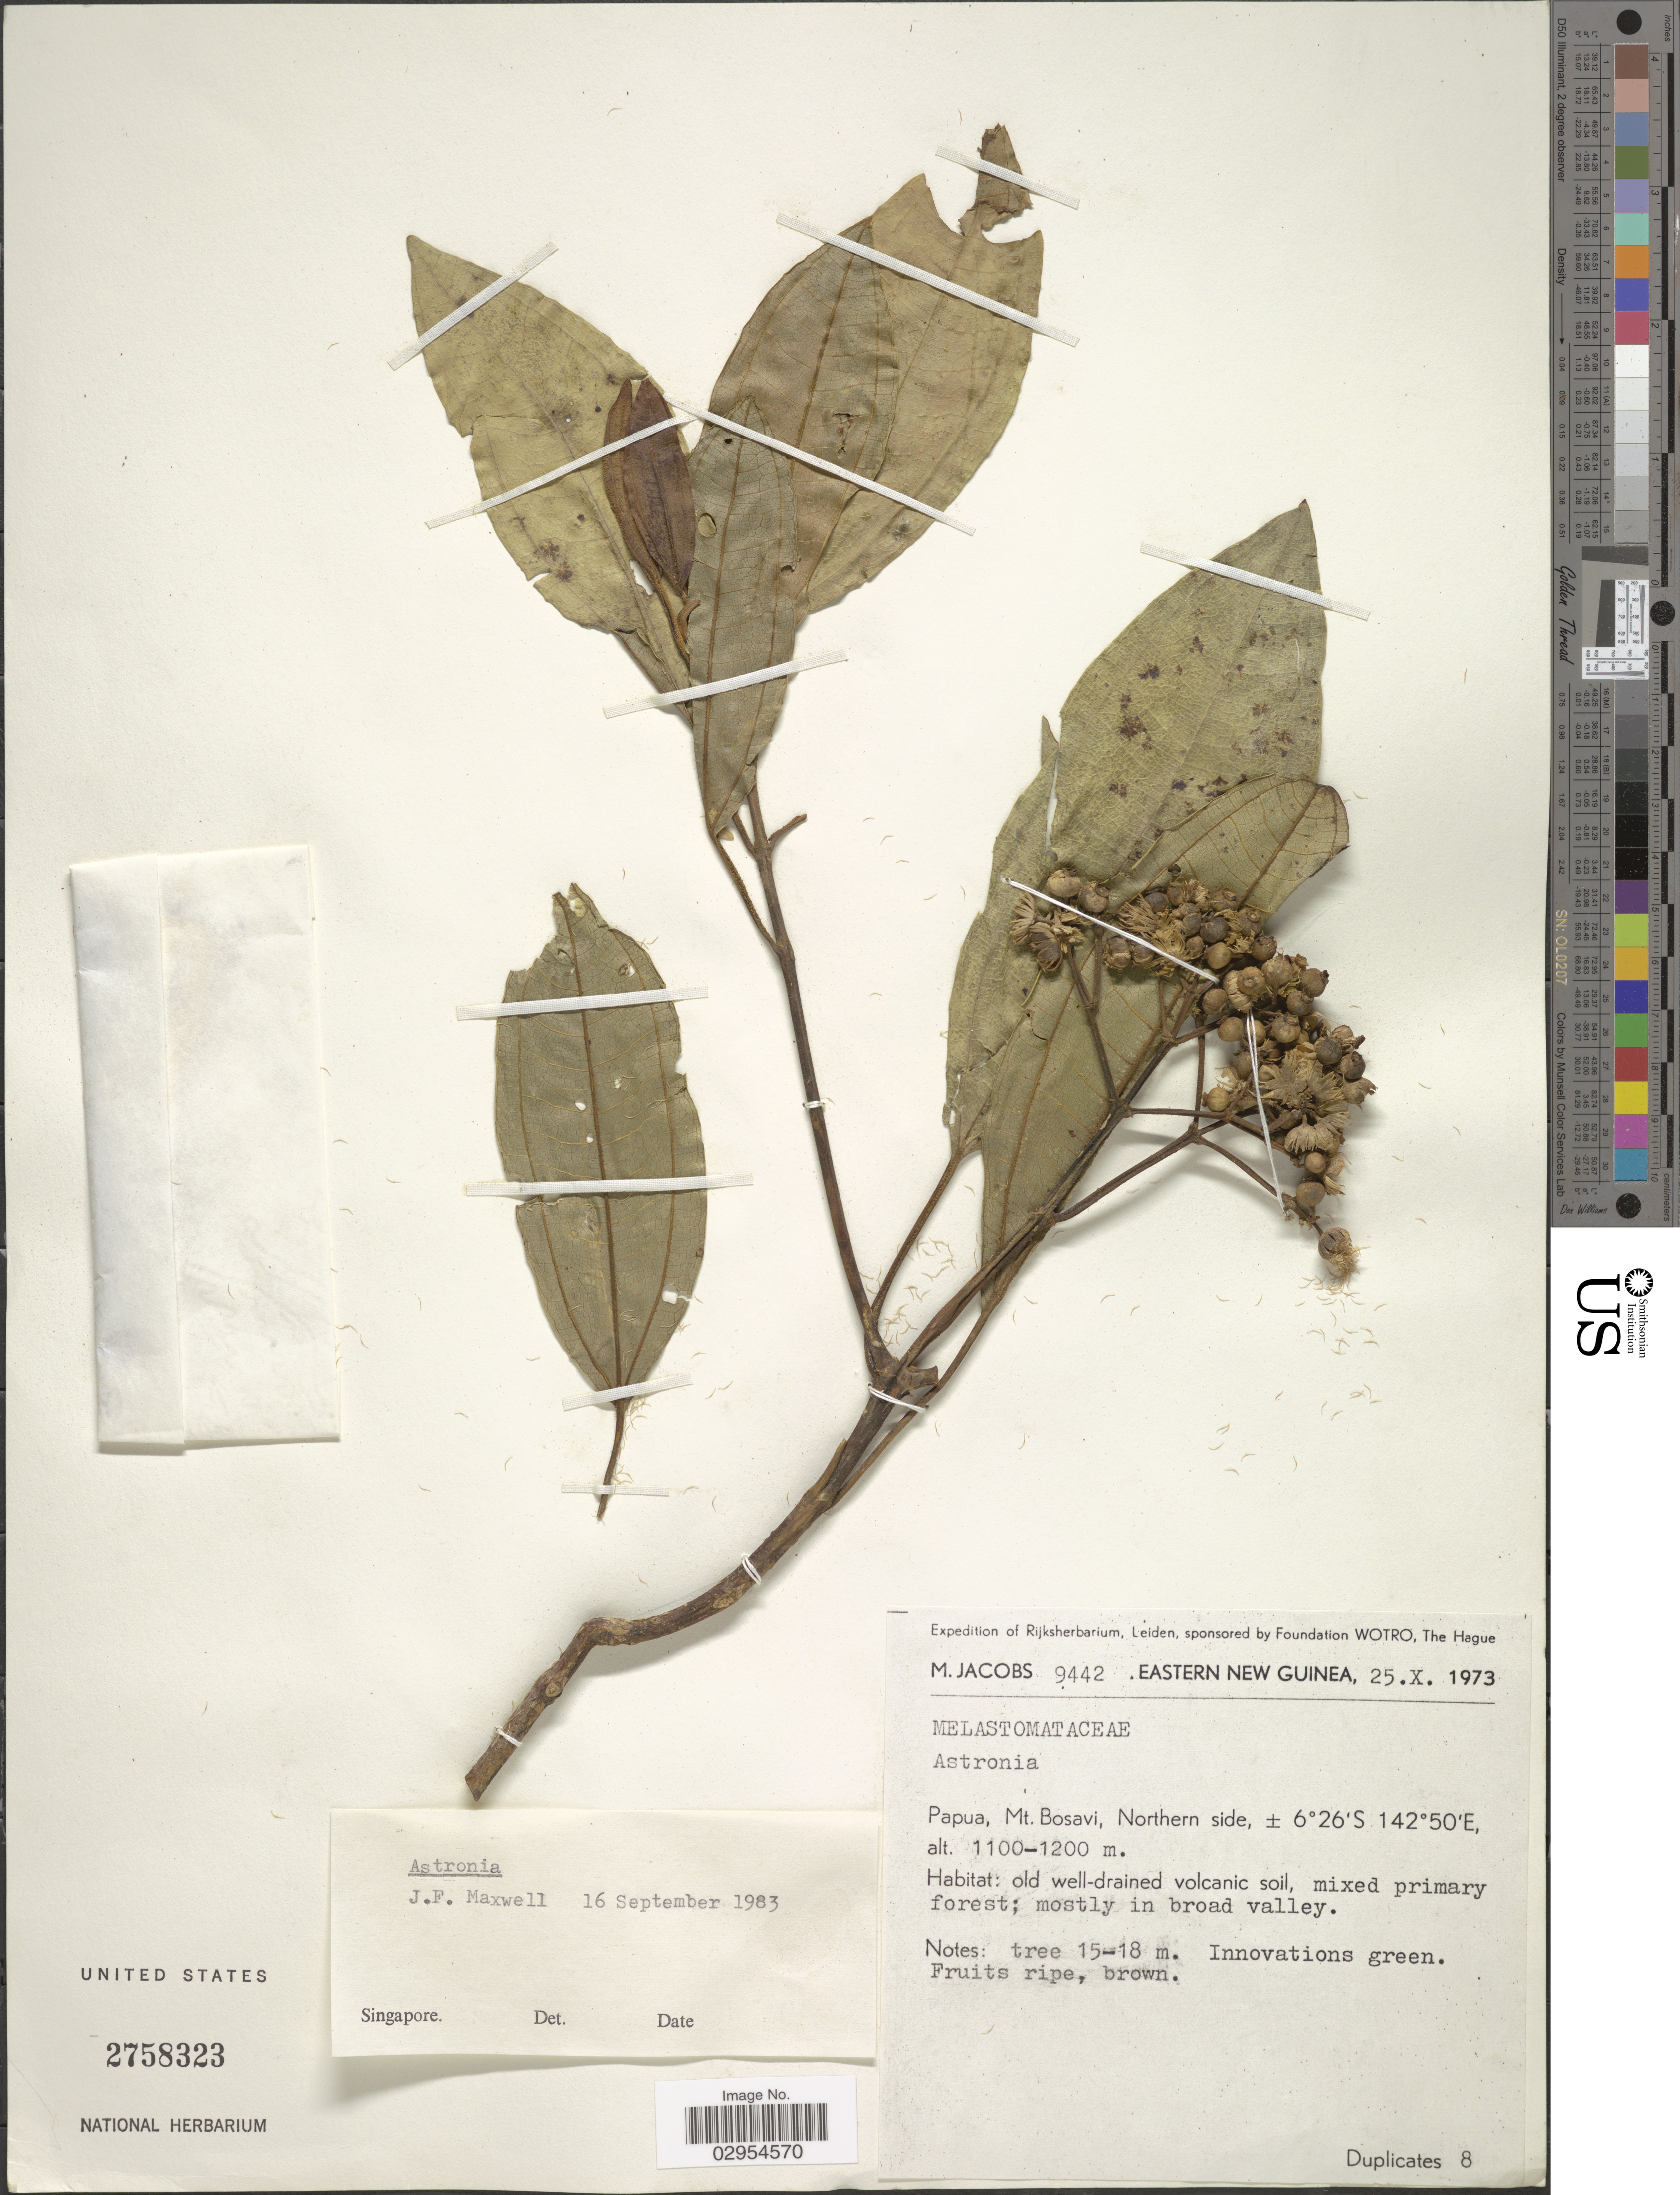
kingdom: Plantae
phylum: Tracheophyta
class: Magnoliopsida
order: Myrtales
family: Melastomataceae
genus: Astronia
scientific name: Astronia sp.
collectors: M. Jacobs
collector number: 9442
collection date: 1973-10-25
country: Papua New Guinea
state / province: Northern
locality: Eastern New Guinea. Papua, Mt. Bosavi, Northern side.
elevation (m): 1100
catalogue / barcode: US 2758323